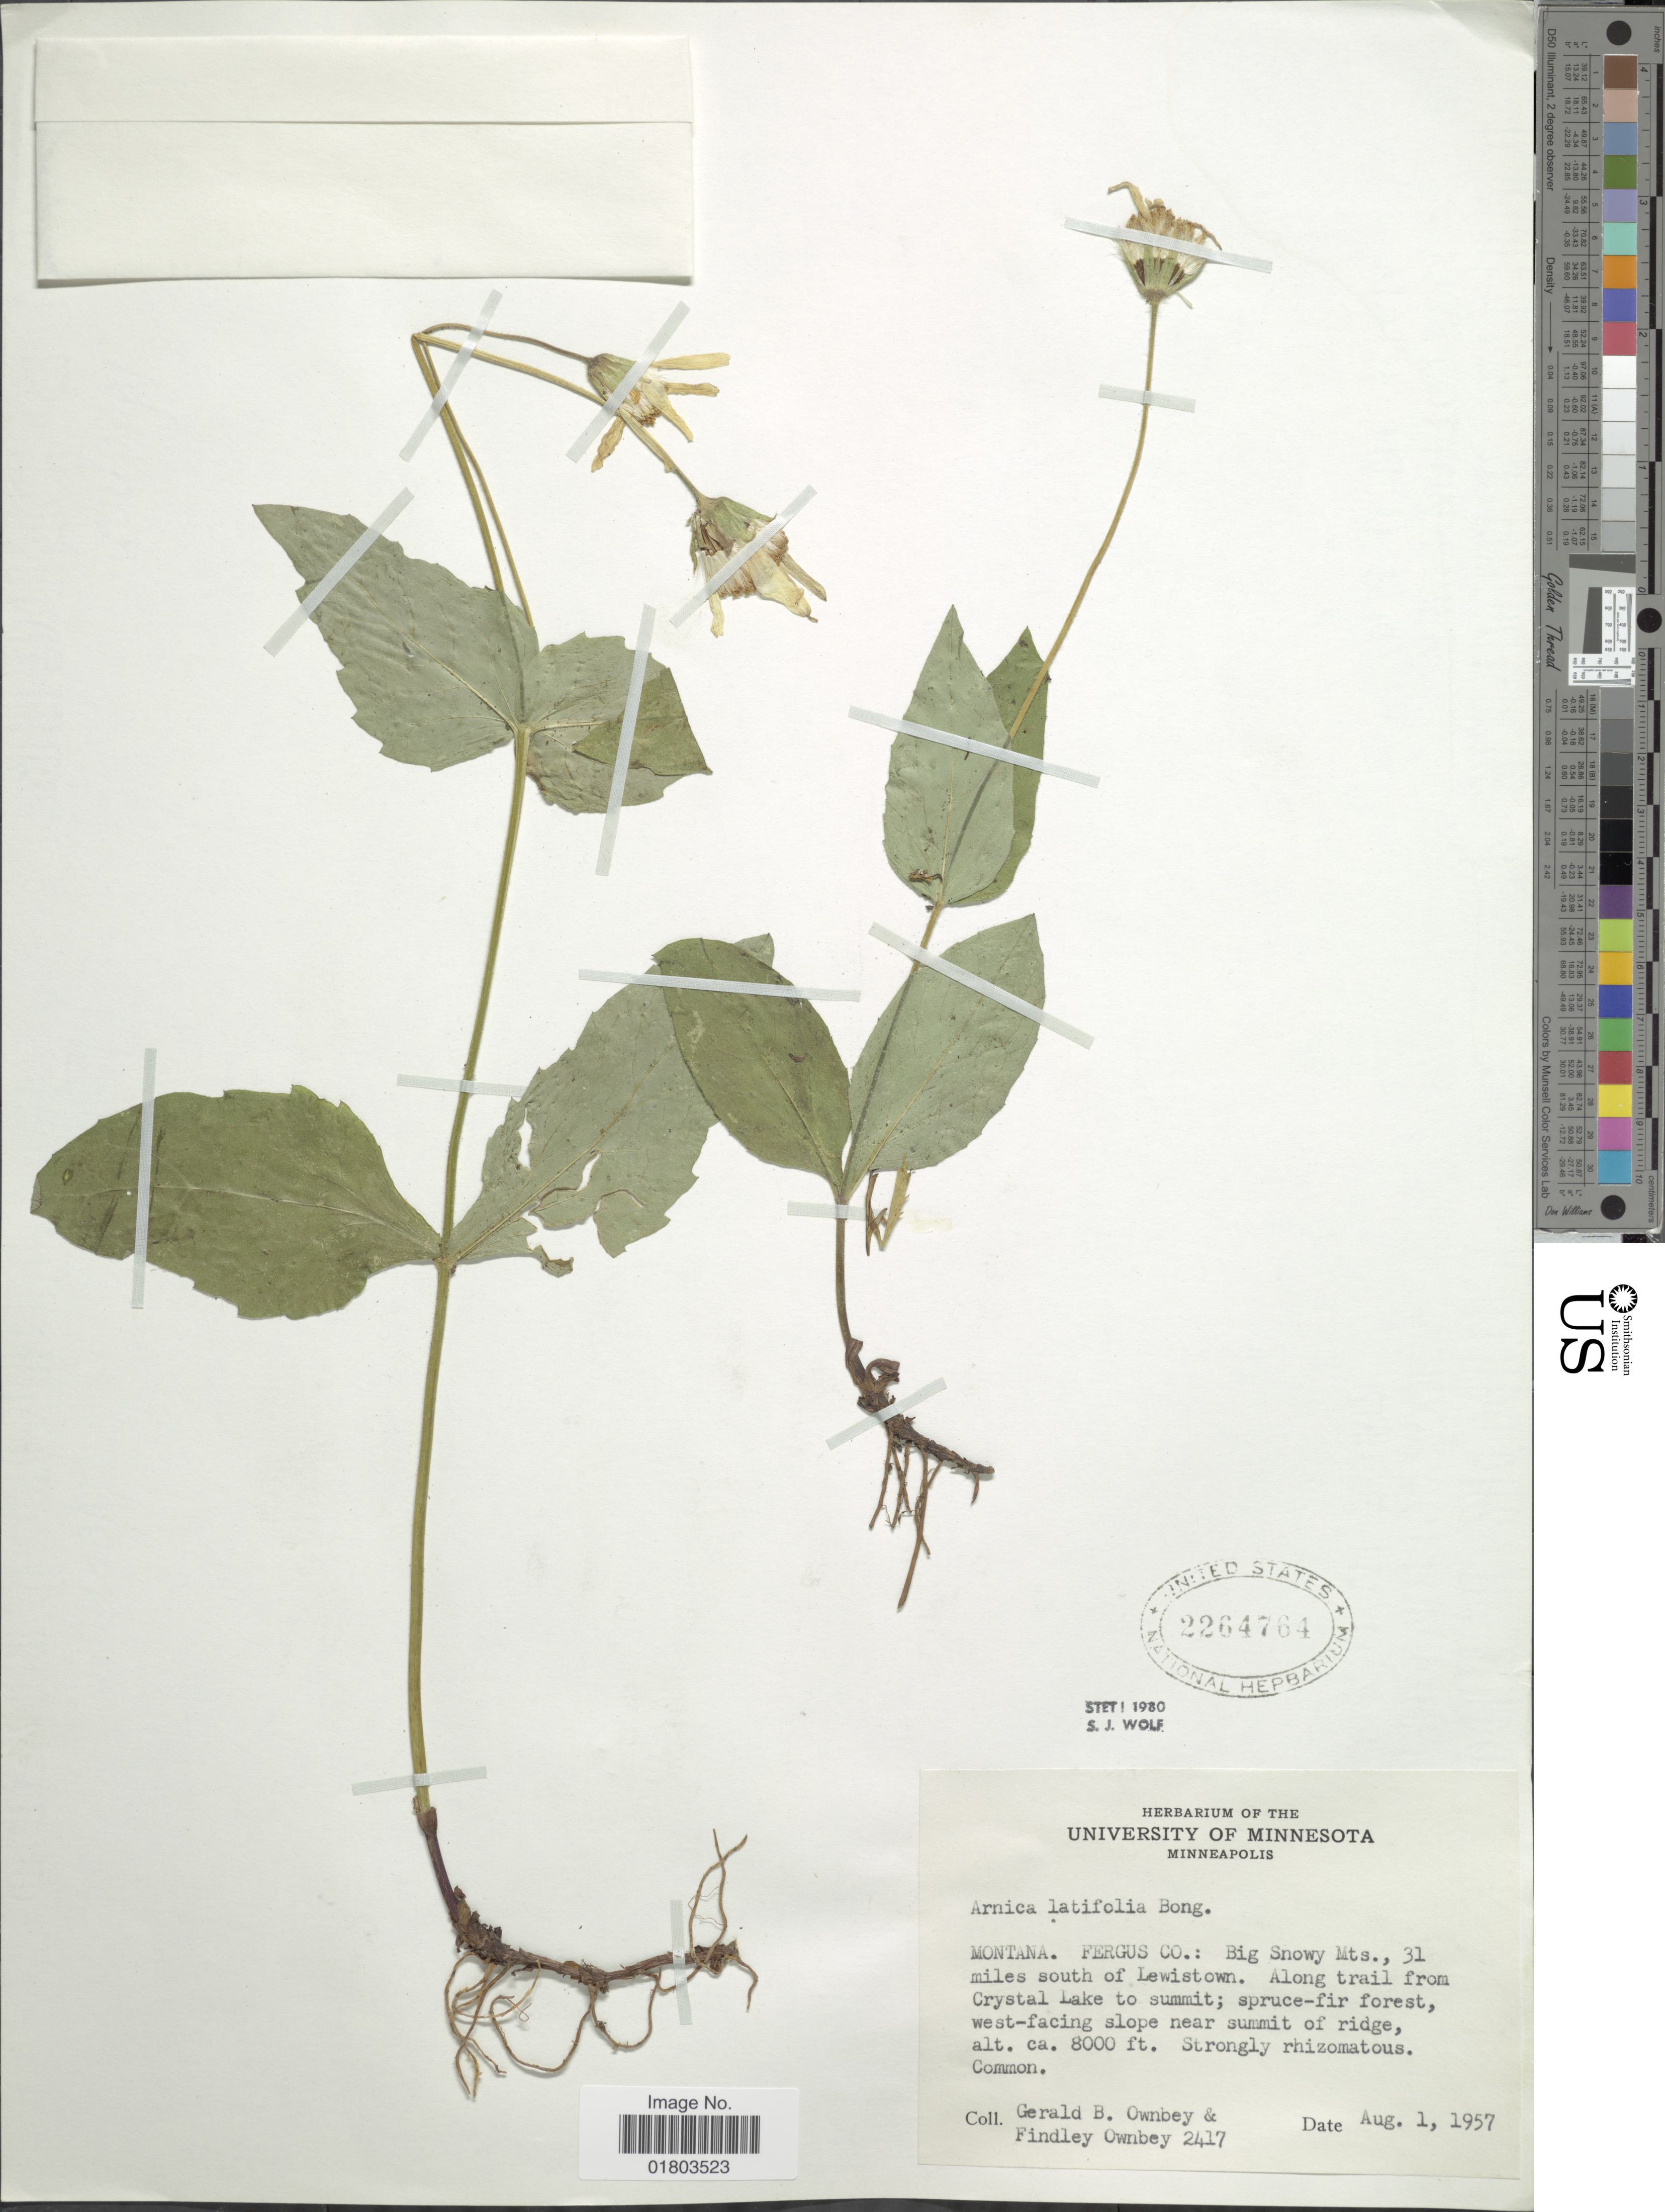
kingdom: Plantae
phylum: Tracheophyta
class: Magnoliopsida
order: Asterales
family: Asteraceae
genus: Arnica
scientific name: Arnica latifolia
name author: Bong.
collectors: G. B. Ownbey & F. Ownbey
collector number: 2417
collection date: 1957-08-01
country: United States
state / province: Montana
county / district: Fergus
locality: Big Snowy Mts., 31 miles south of Lewistown. Along trail from Crystal Lake to summit; spruce-fir forest, west-facing slope near summit of ridge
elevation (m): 2438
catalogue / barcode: US 2264764